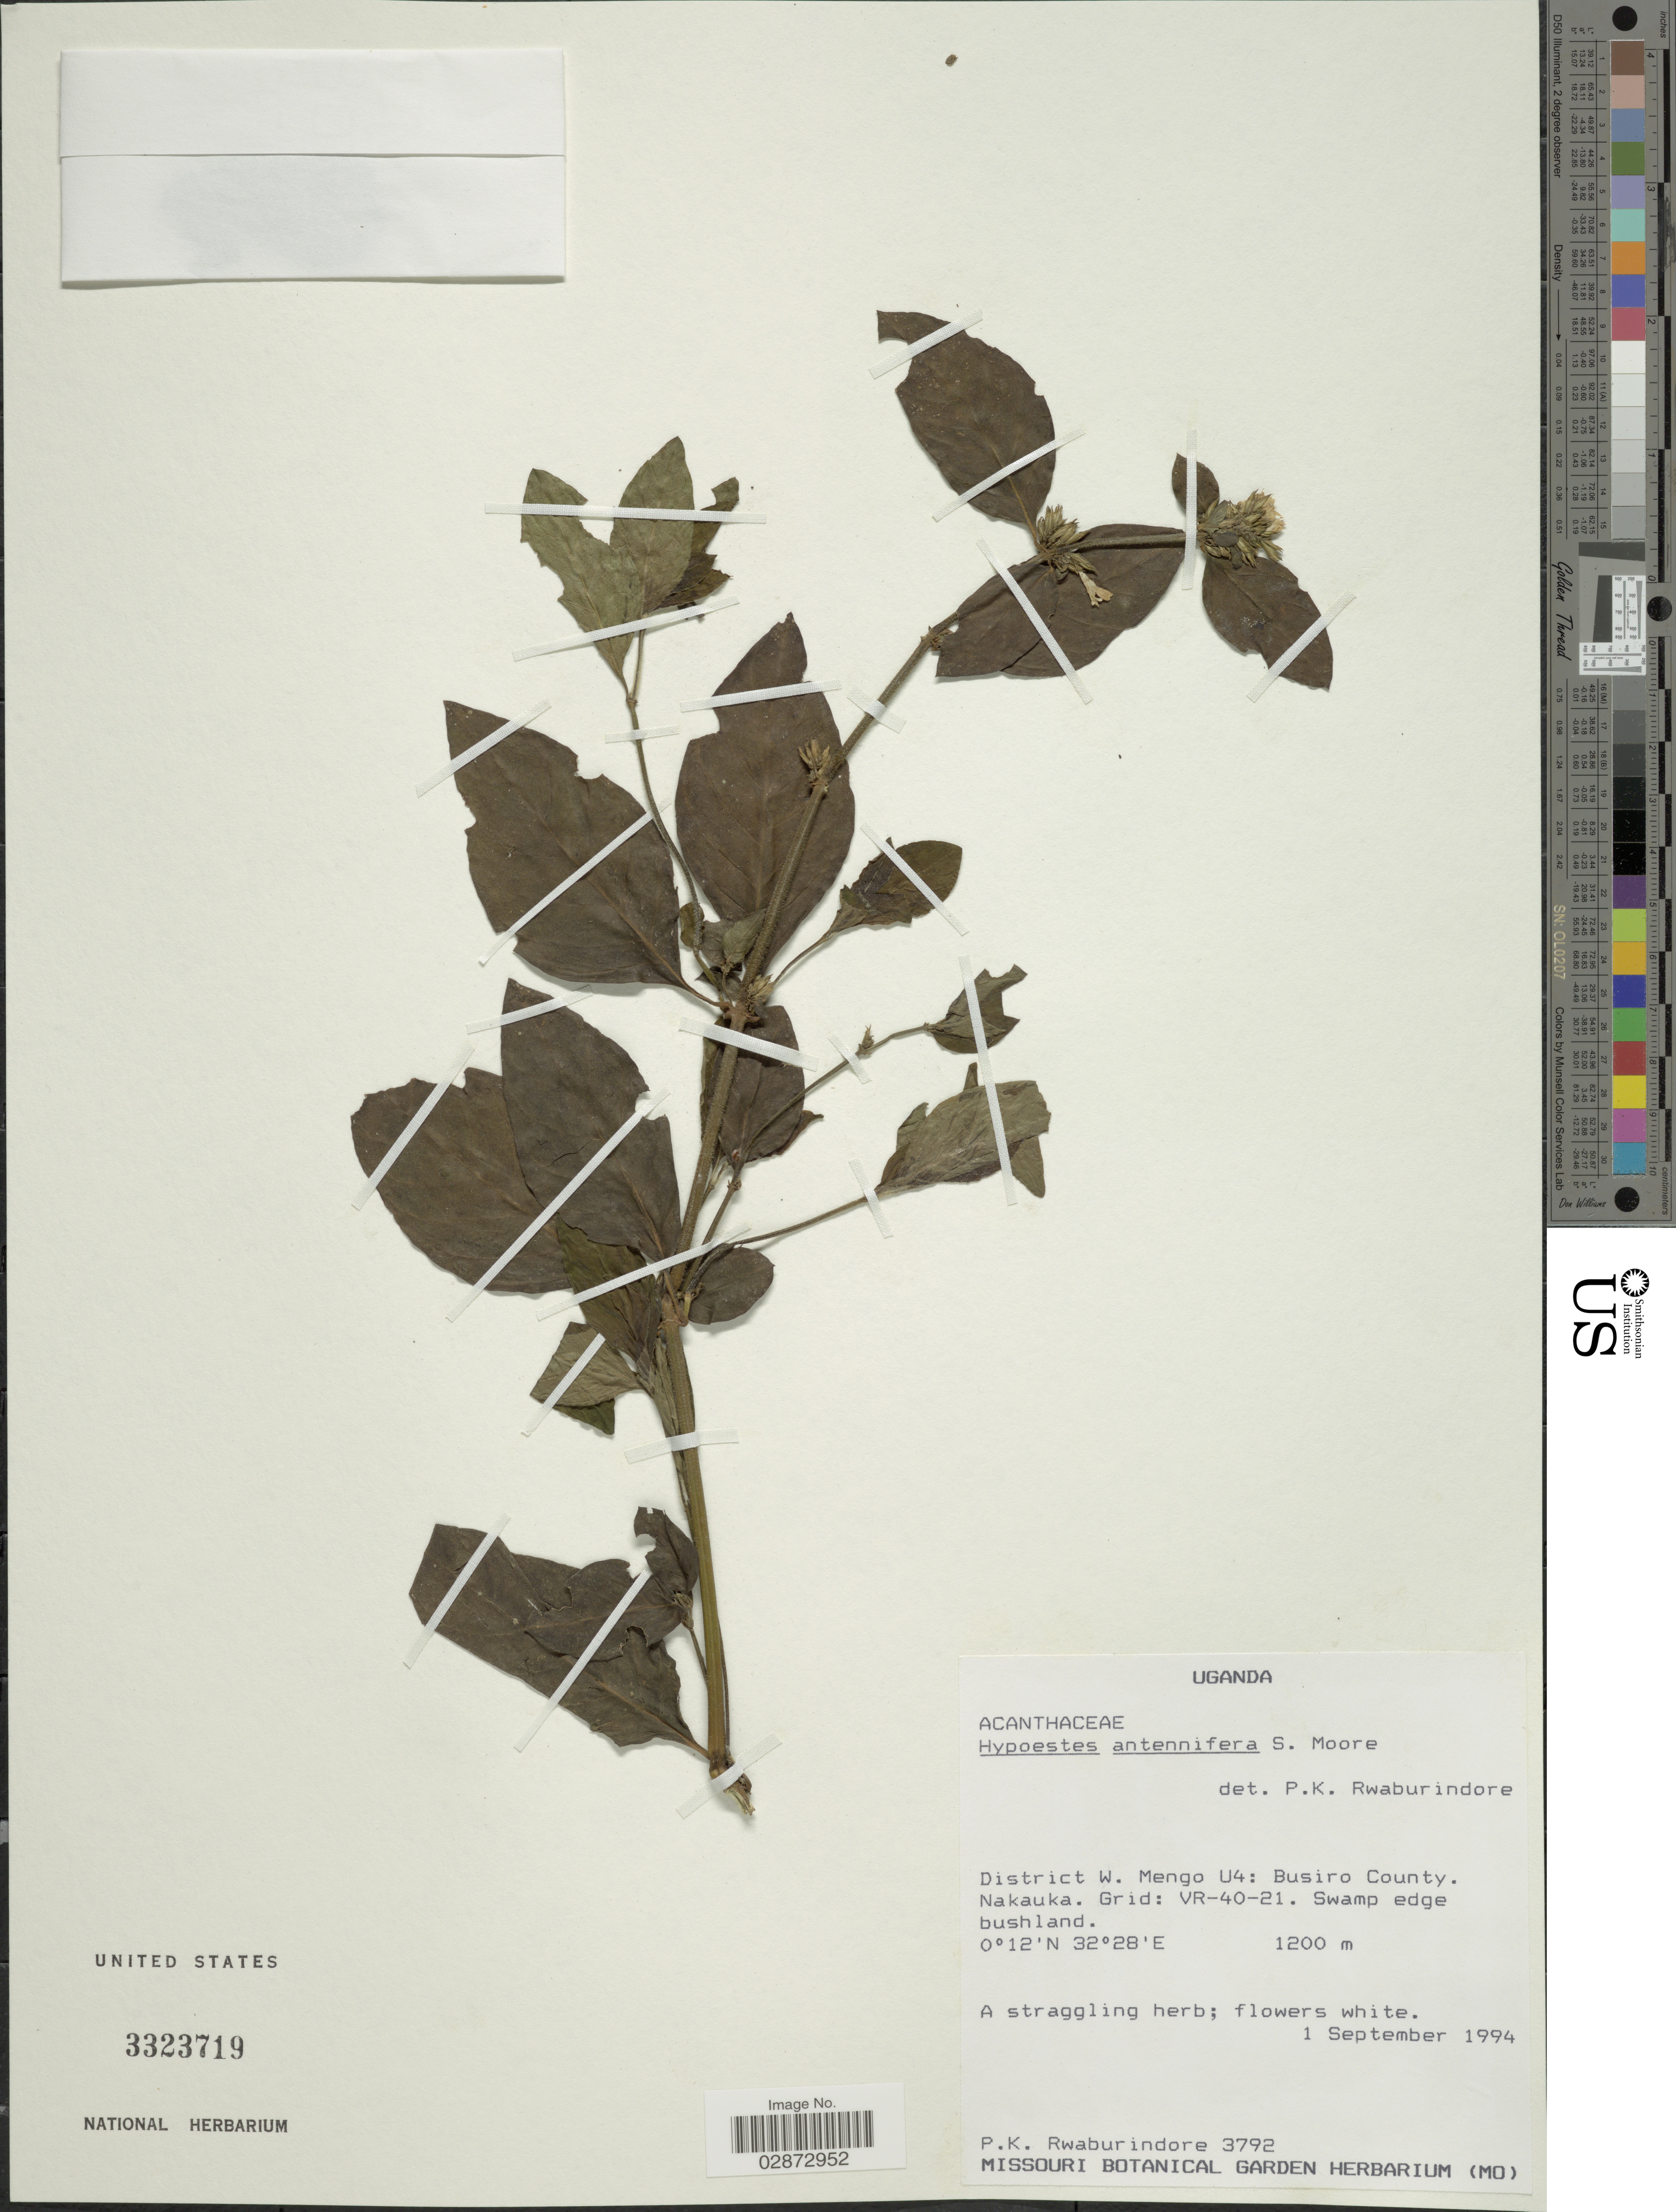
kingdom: Plantae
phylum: Tracheophyta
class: Magnoliopsida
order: Lamiales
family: Acanthaceae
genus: Hypoestes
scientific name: Hypoestes antennifera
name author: S. Moore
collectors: P. Rwaburindore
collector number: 3792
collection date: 1994-09-01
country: Uganda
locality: District W. Mengo U4: Busiro County. Nakauka. Grid: VR-40-21.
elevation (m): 1200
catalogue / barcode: US 3323719